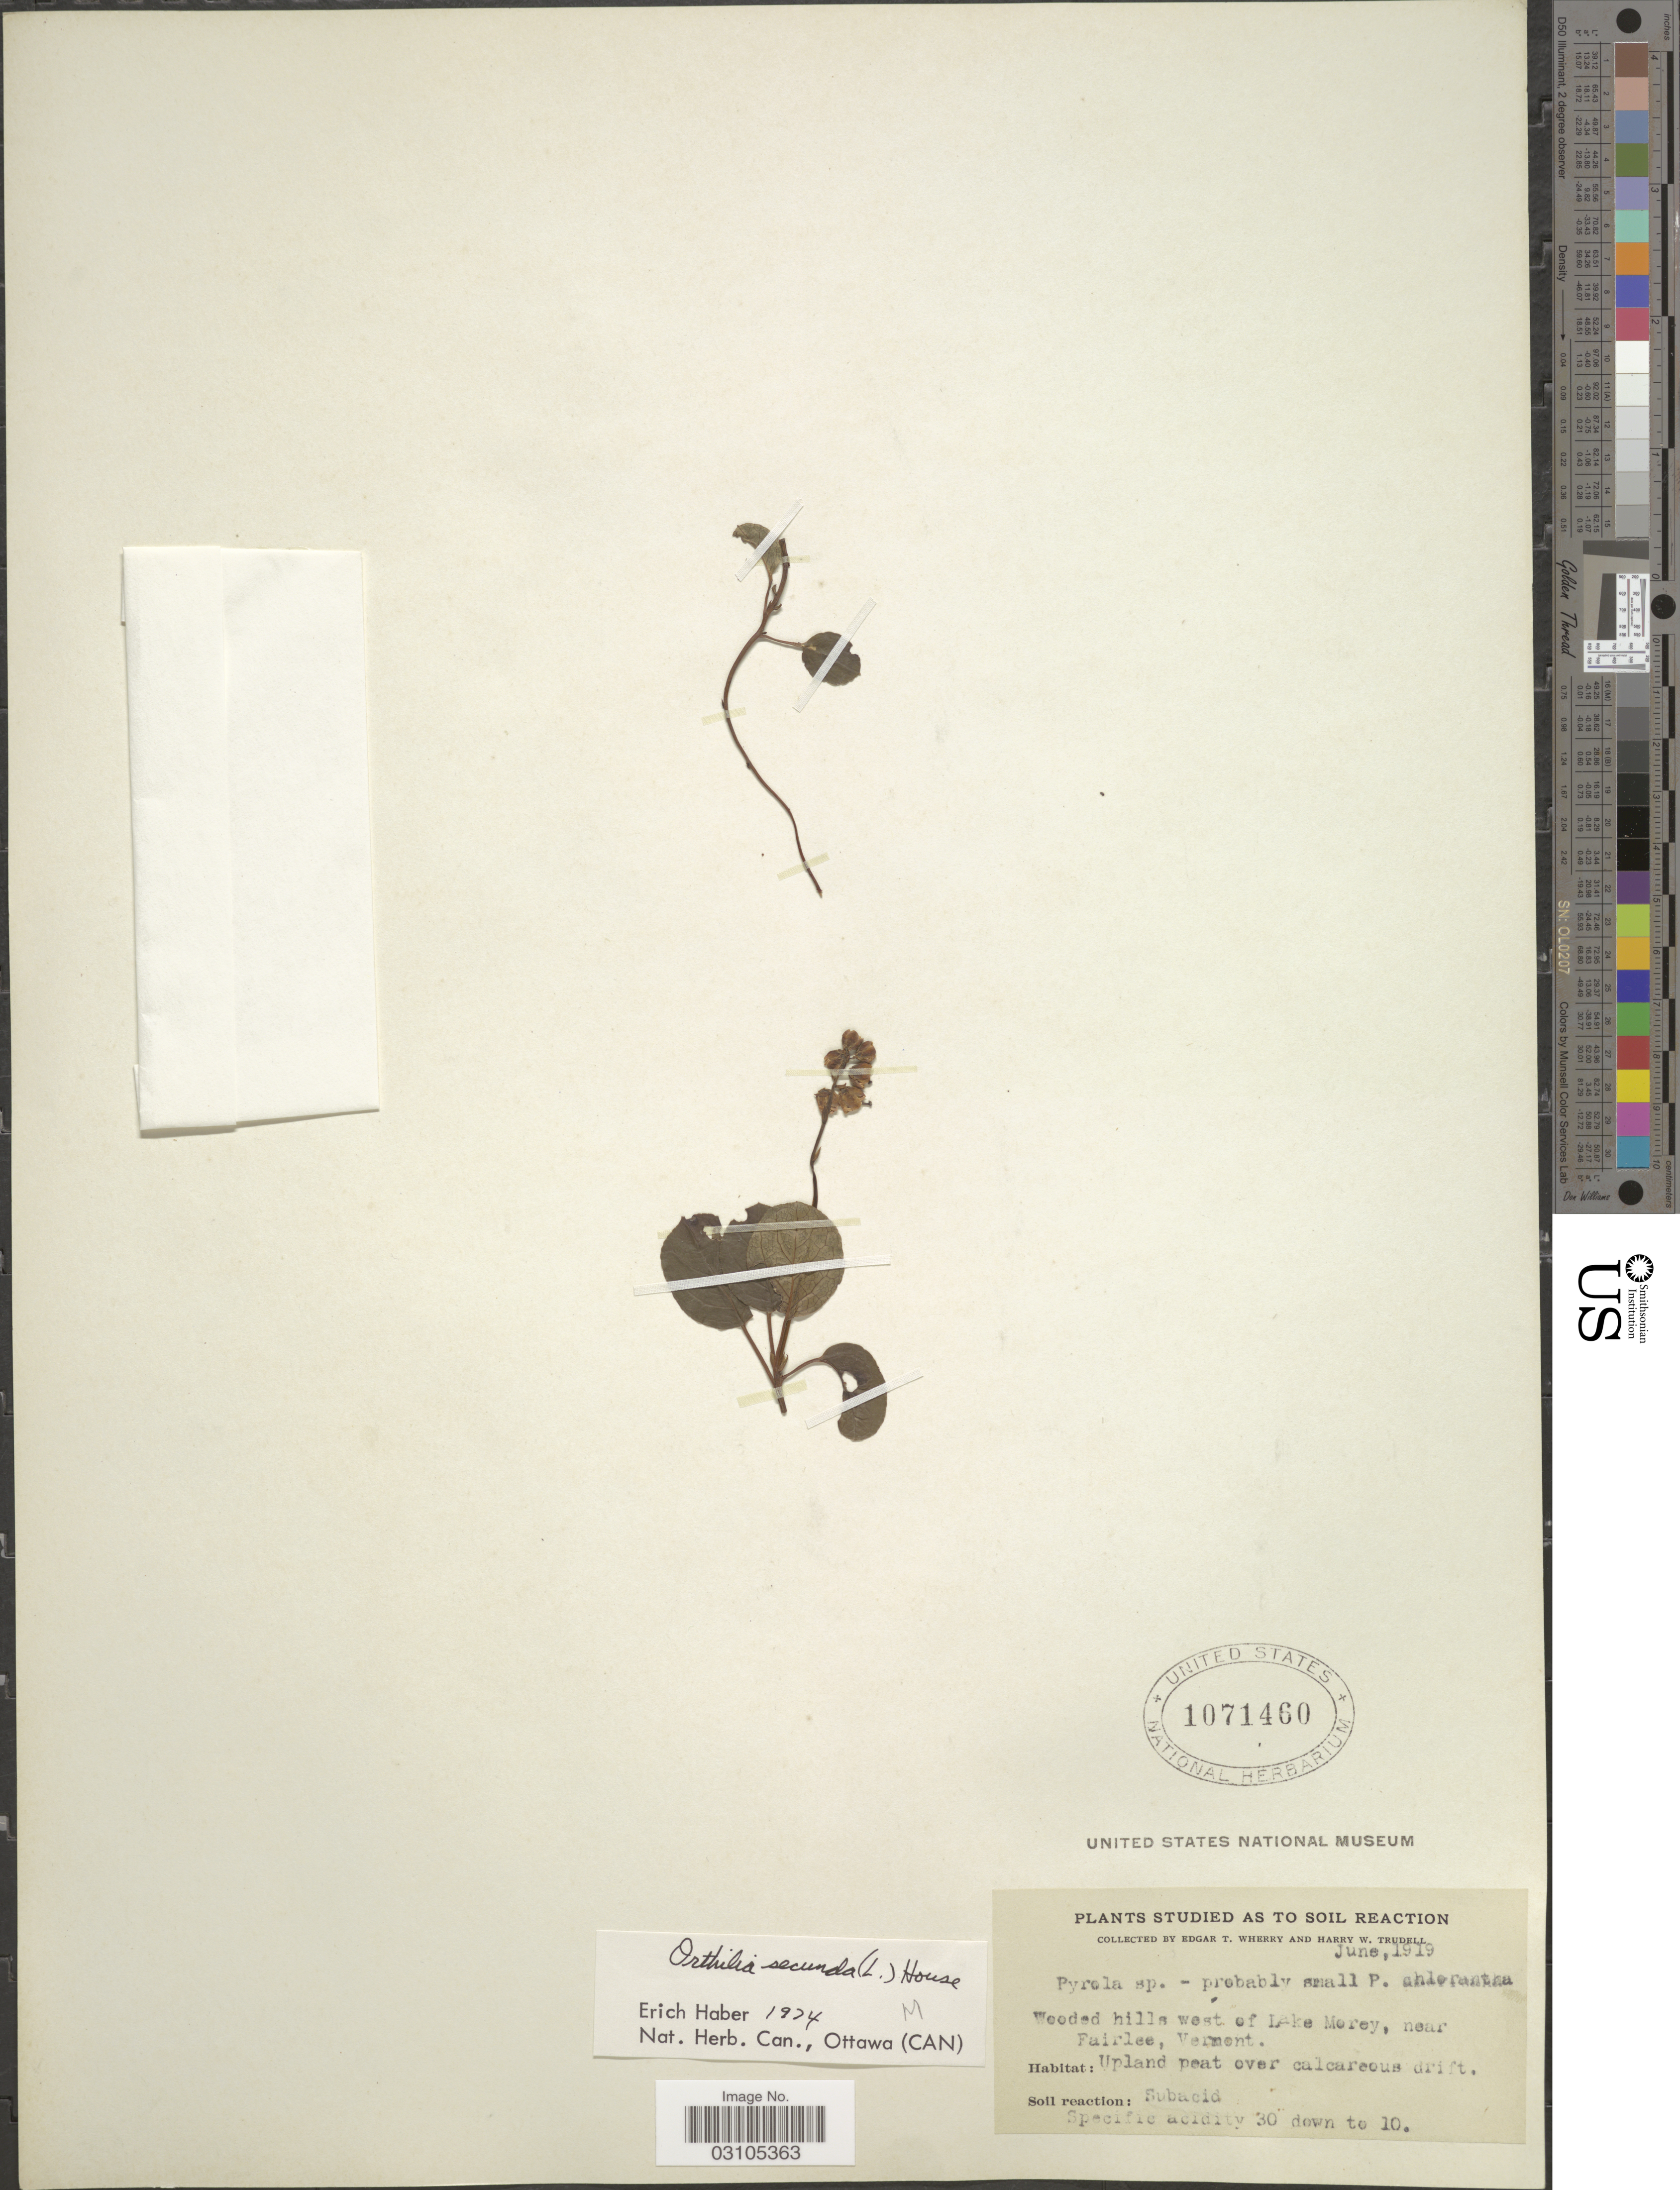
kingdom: Plantae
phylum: Tracheophyta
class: Magnoliopsida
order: Ericales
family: Ericaceae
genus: Orthilia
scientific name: Orthilia secunda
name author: (L.) House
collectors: E. T. Wherry & H. Trudell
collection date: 1919-06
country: United States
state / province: Vermont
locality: West of Lake Morey, near Fairlee.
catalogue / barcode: US 1071460